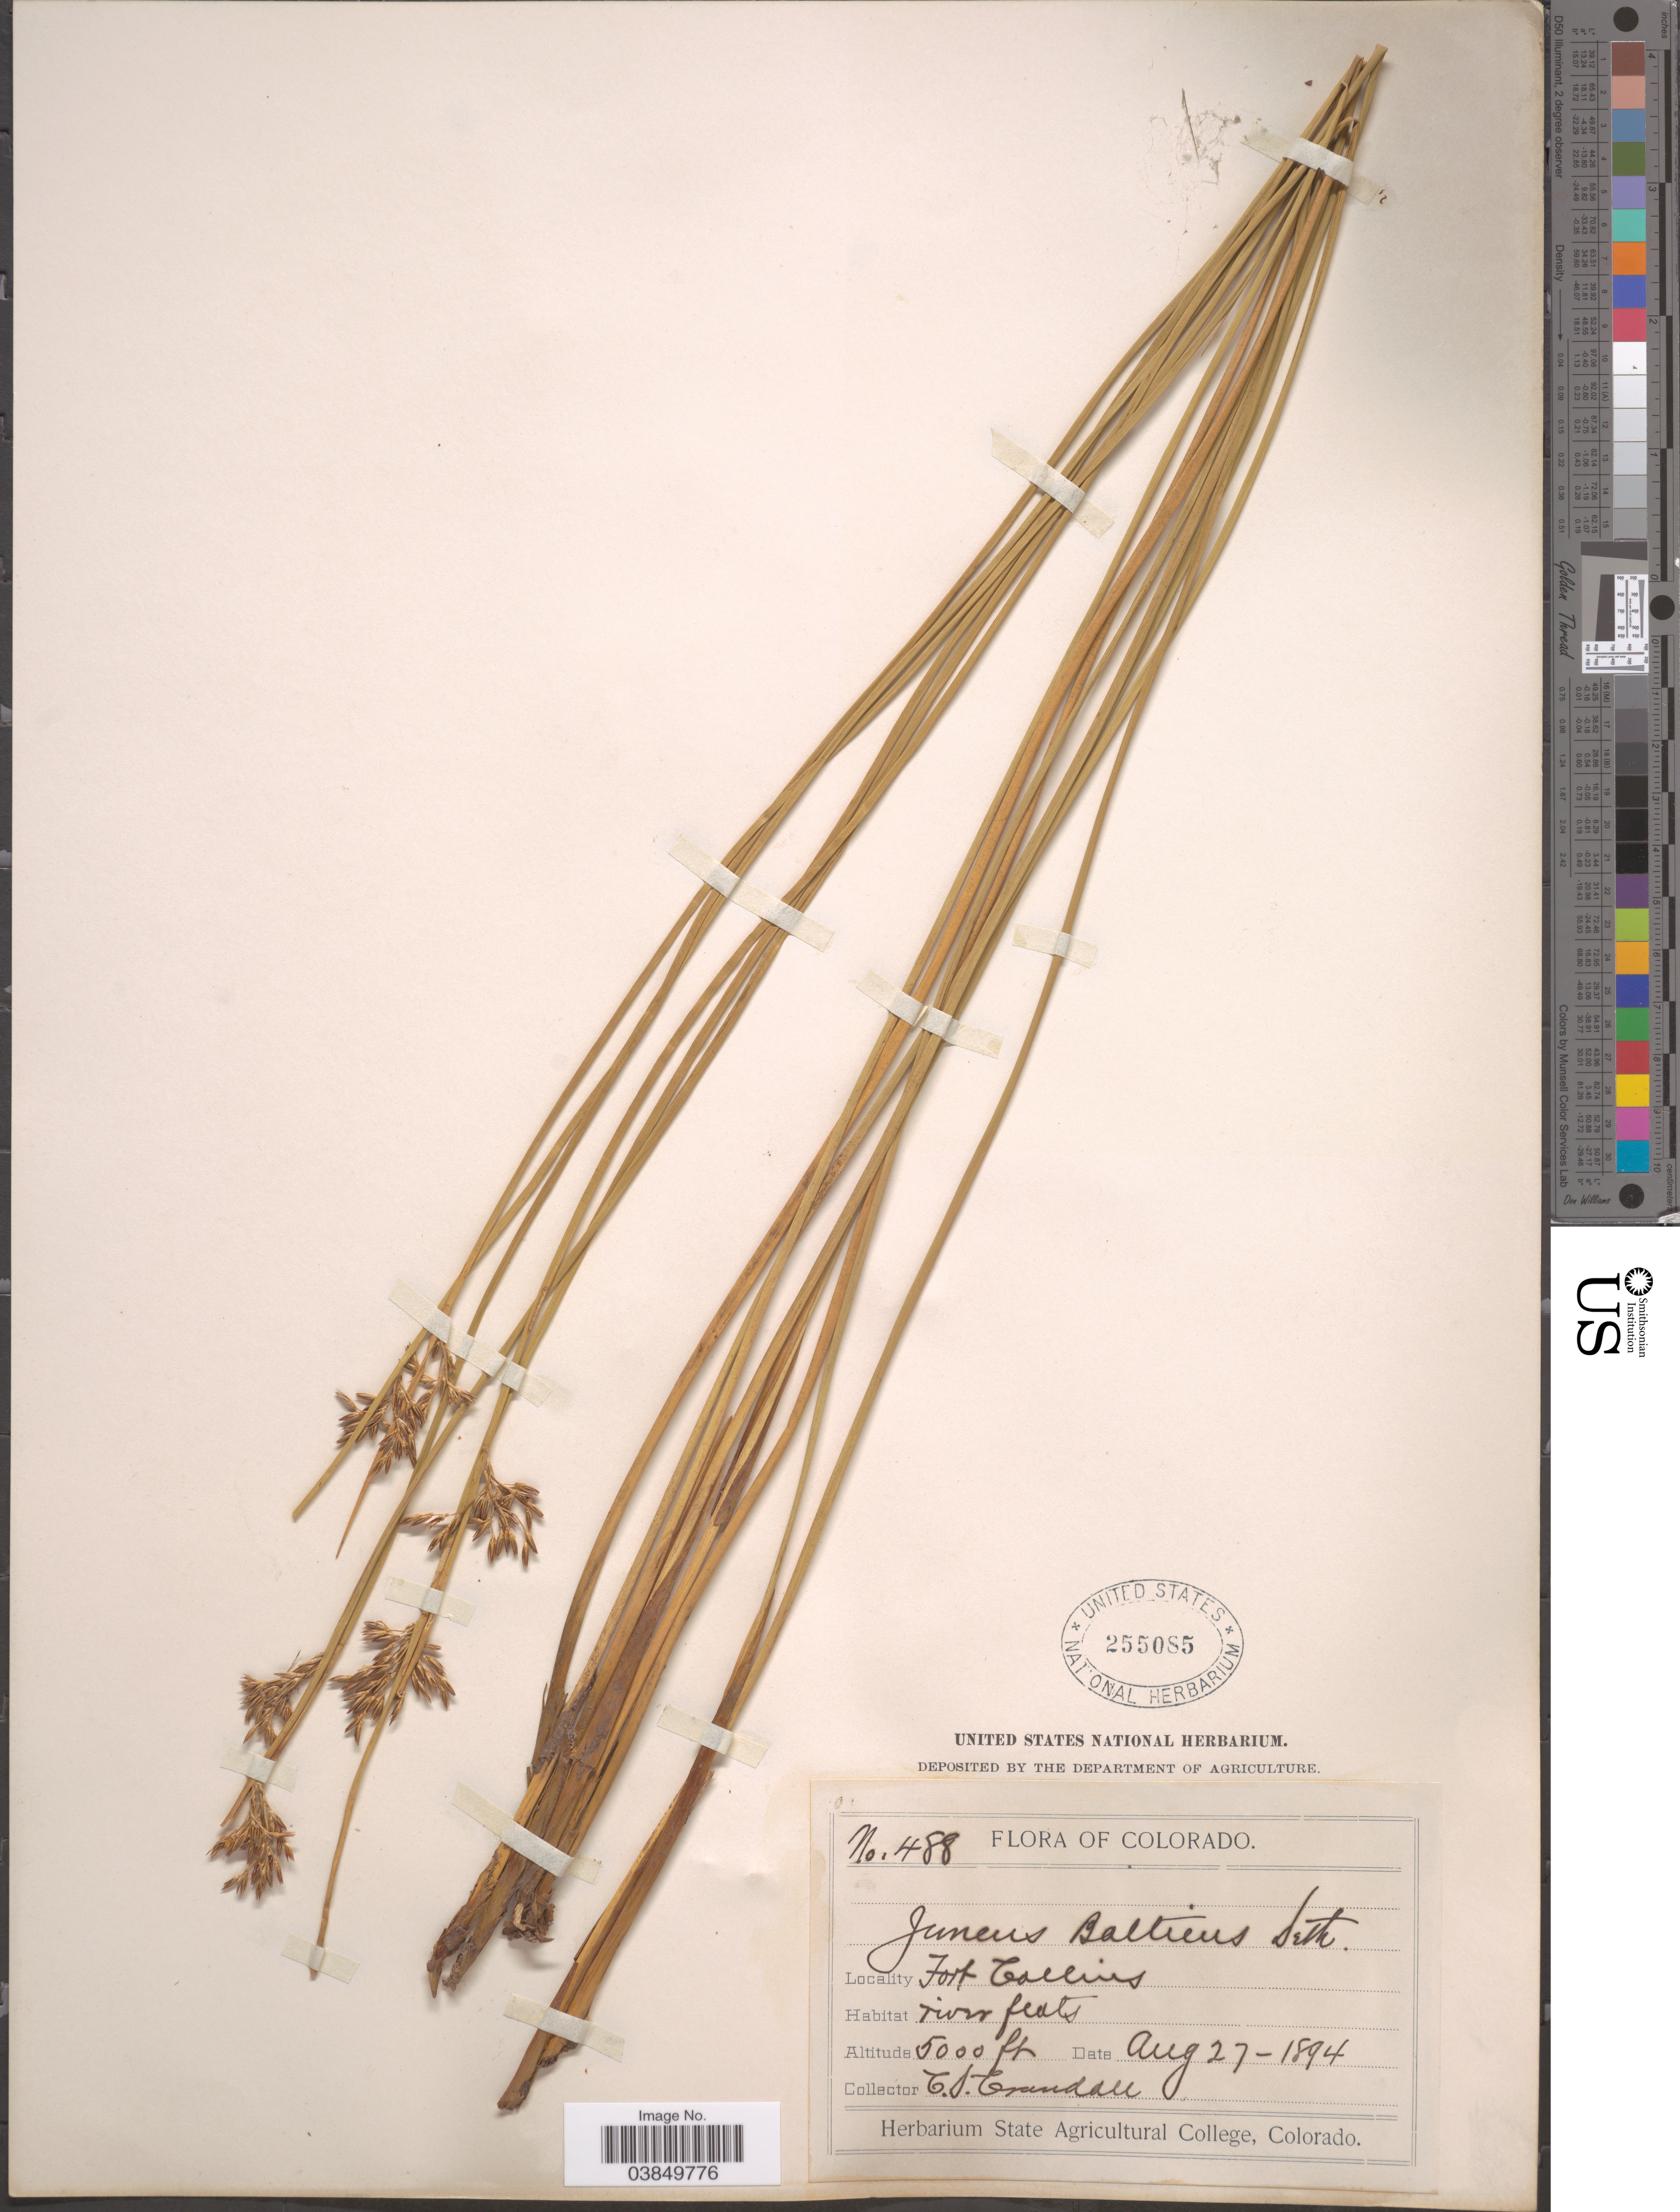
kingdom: Plantae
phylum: Tracheophyta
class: Liliopsida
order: Poales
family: Juncaceae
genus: Juncus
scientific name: Juncus balticus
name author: Willd.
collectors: C. Crandall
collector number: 488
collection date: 1894-08-27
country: United States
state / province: Colorado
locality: Fort Collins.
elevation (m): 1524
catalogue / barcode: US 255085